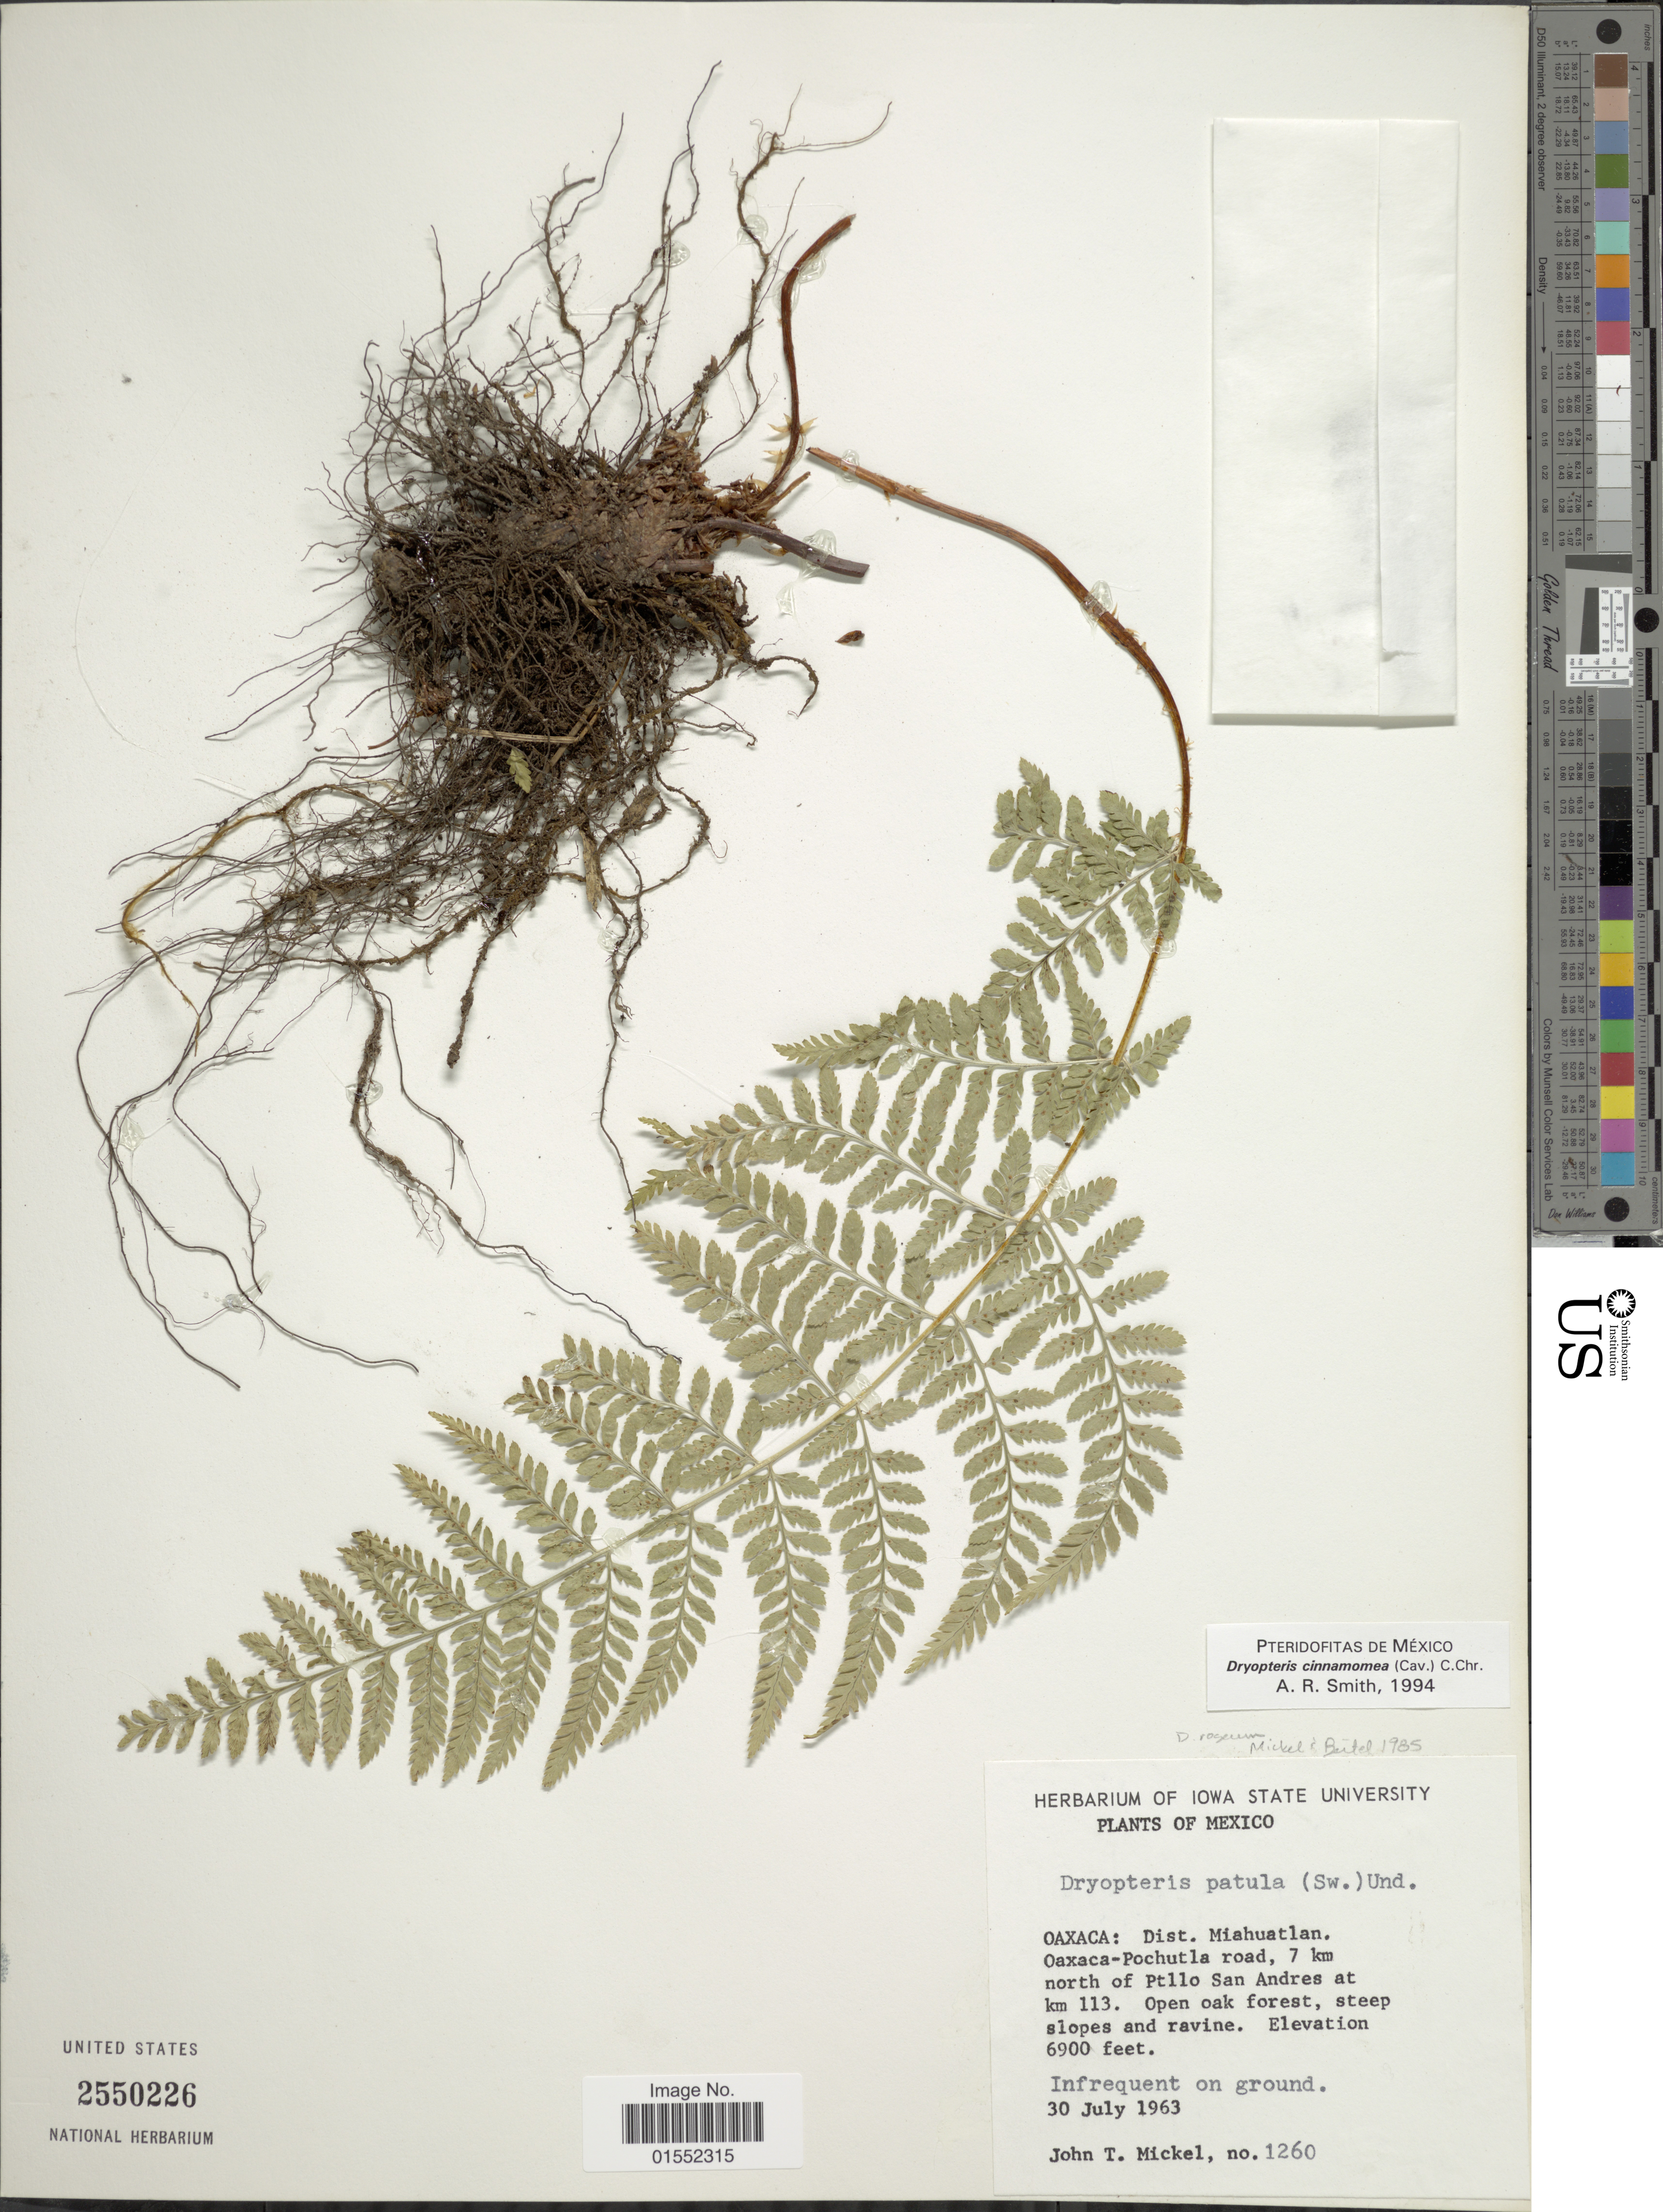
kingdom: Plantae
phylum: Tracheophyta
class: Polypodiopsida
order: Polypodiales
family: Dryopteridaceae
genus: Dryopteris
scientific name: Dryopteris cinnamomea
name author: (Cav.) C. Chr.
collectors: J. T. Mickel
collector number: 1260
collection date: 1963-07-30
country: Mexico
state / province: Oaxaca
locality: Dist. Miahuatlan. Oaxaca-Pochutla road, 7 km north of Ptllo San Andres at km 113. Open forest, steep slopes and ravines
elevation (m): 2103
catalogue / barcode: US 2550226